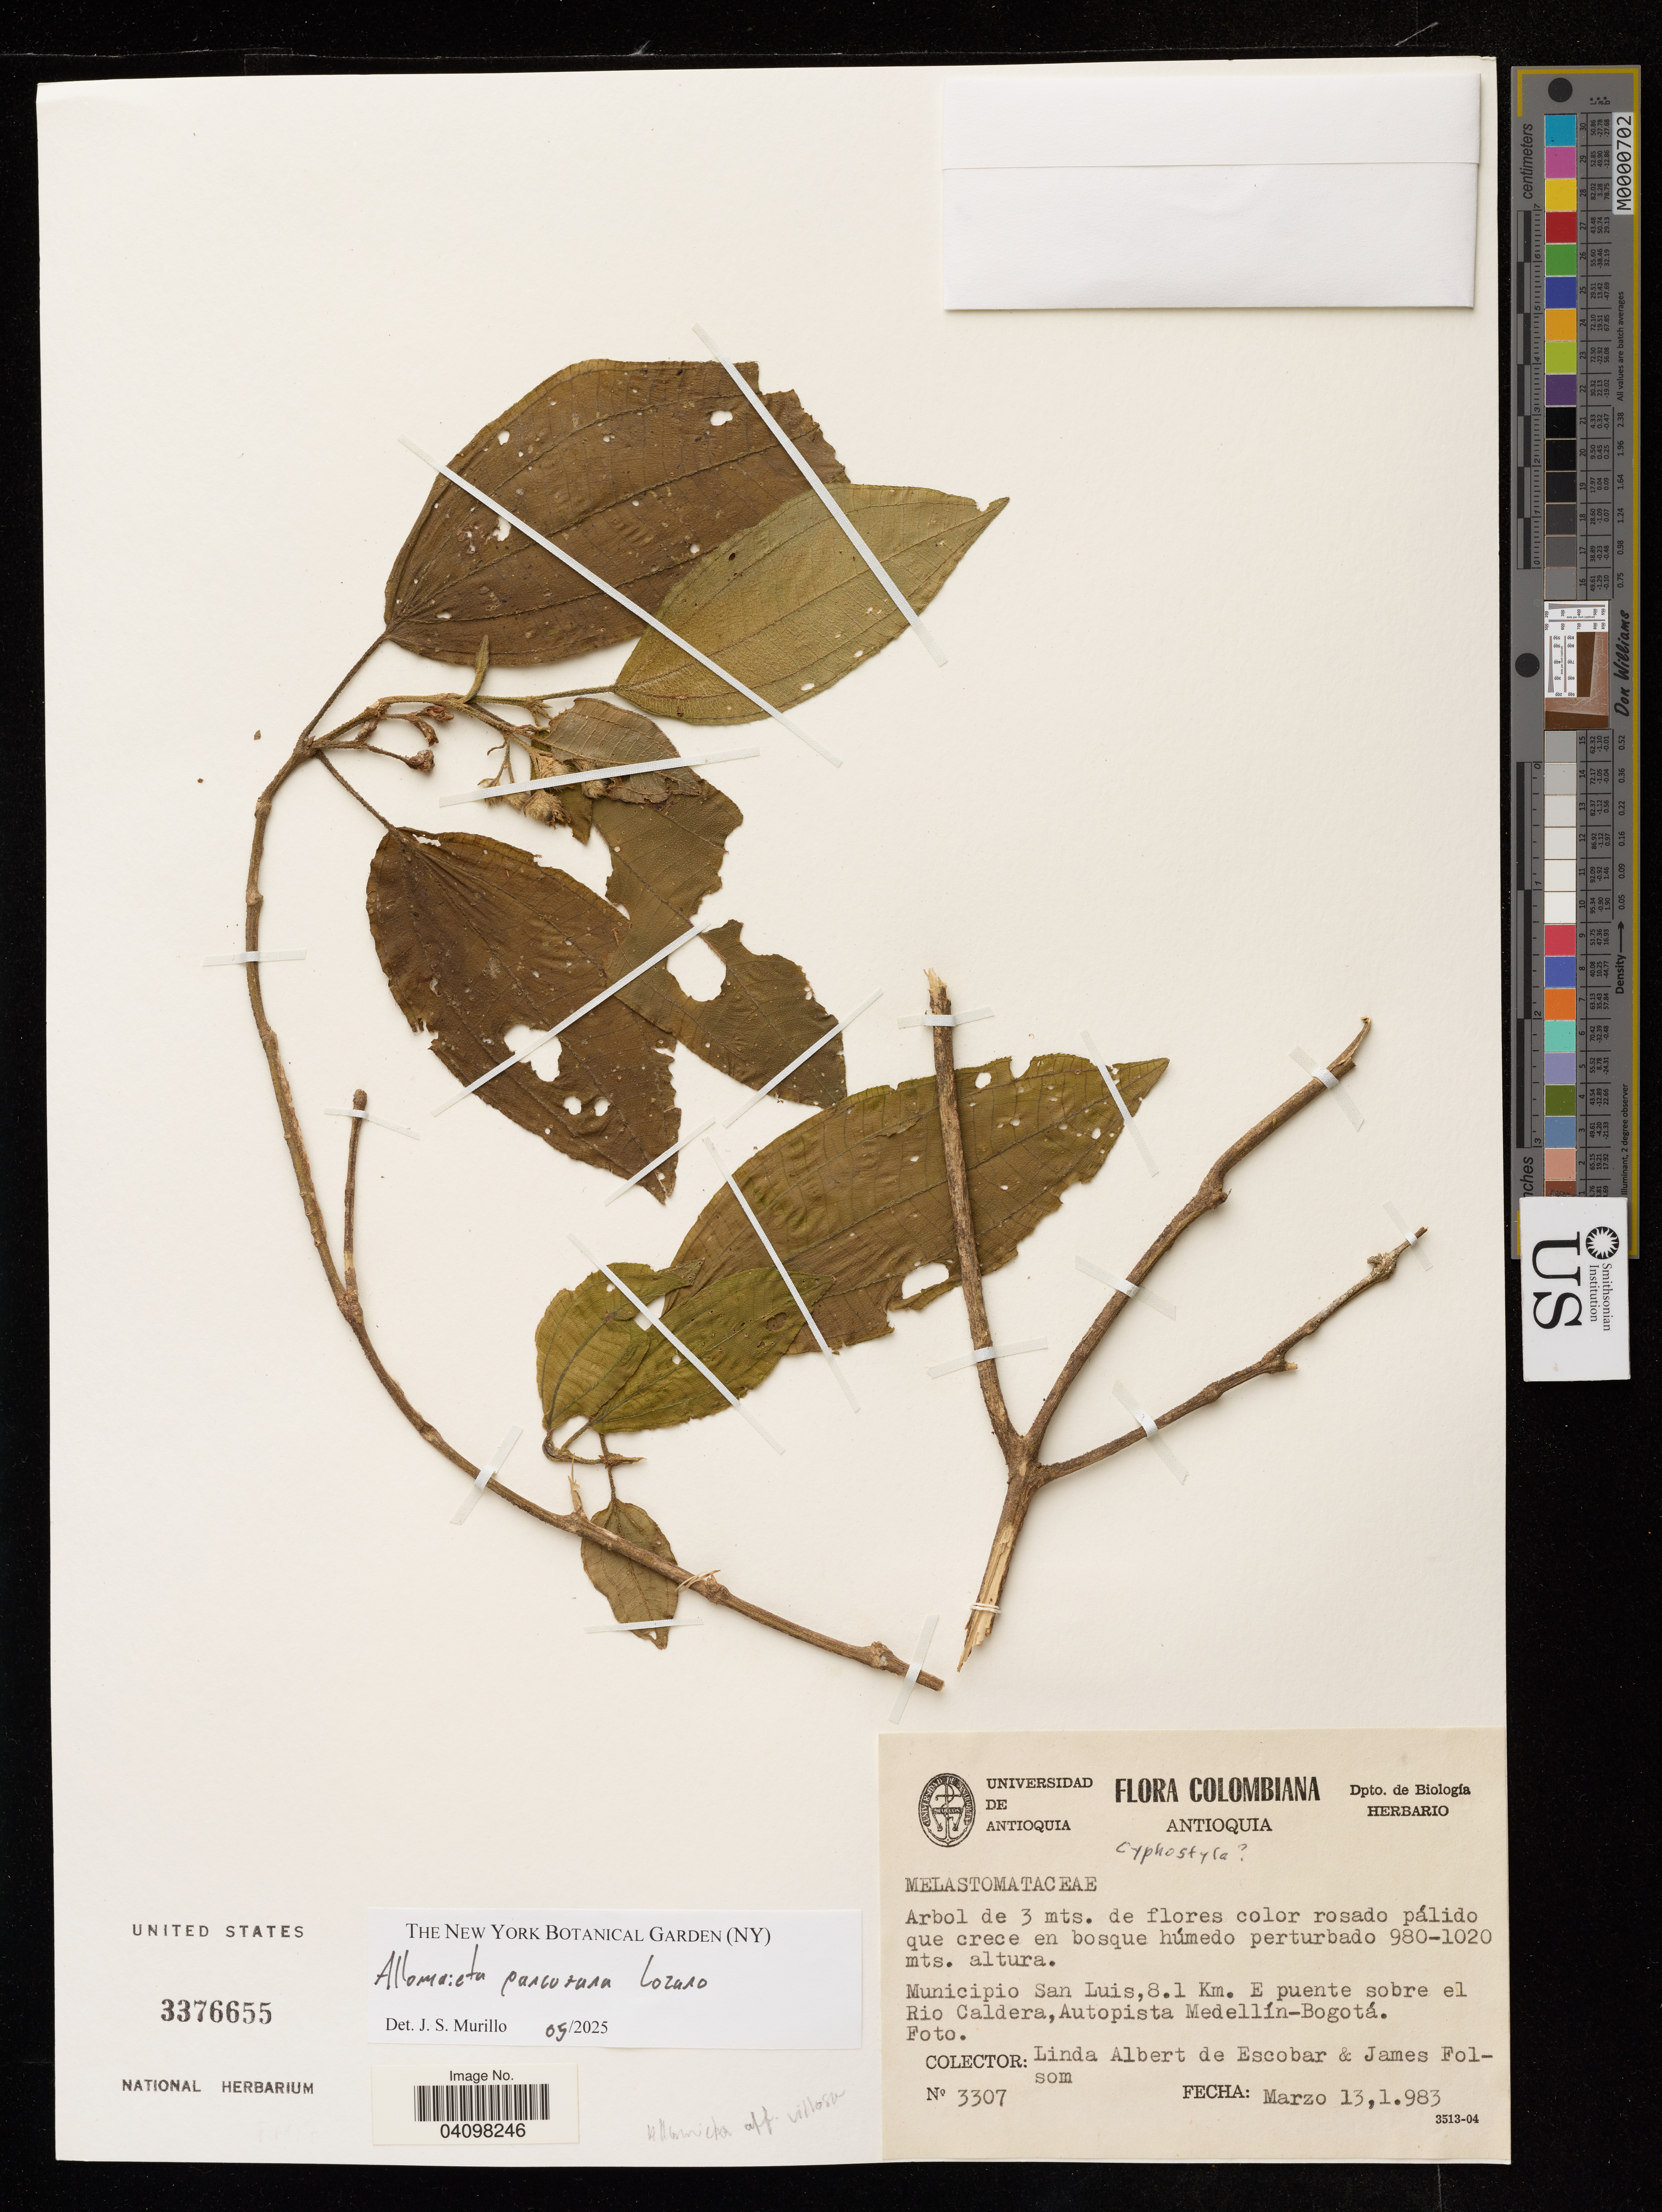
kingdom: Plantae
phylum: Tracheophyta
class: Magnoliopsida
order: Myrtales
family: Melastomataceae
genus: Allomaieta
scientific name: Allomaieta pancurana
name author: Lozano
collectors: L. De Escobar & J. P. Folsom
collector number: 3307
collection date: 1983-03-13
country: Colombia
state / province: Antioquia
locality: Municipio San Luis, 8.1 Km. E puente sobre el Rio Caldera, Autopista Medellín-Bogotá.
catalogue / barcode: US 3376655